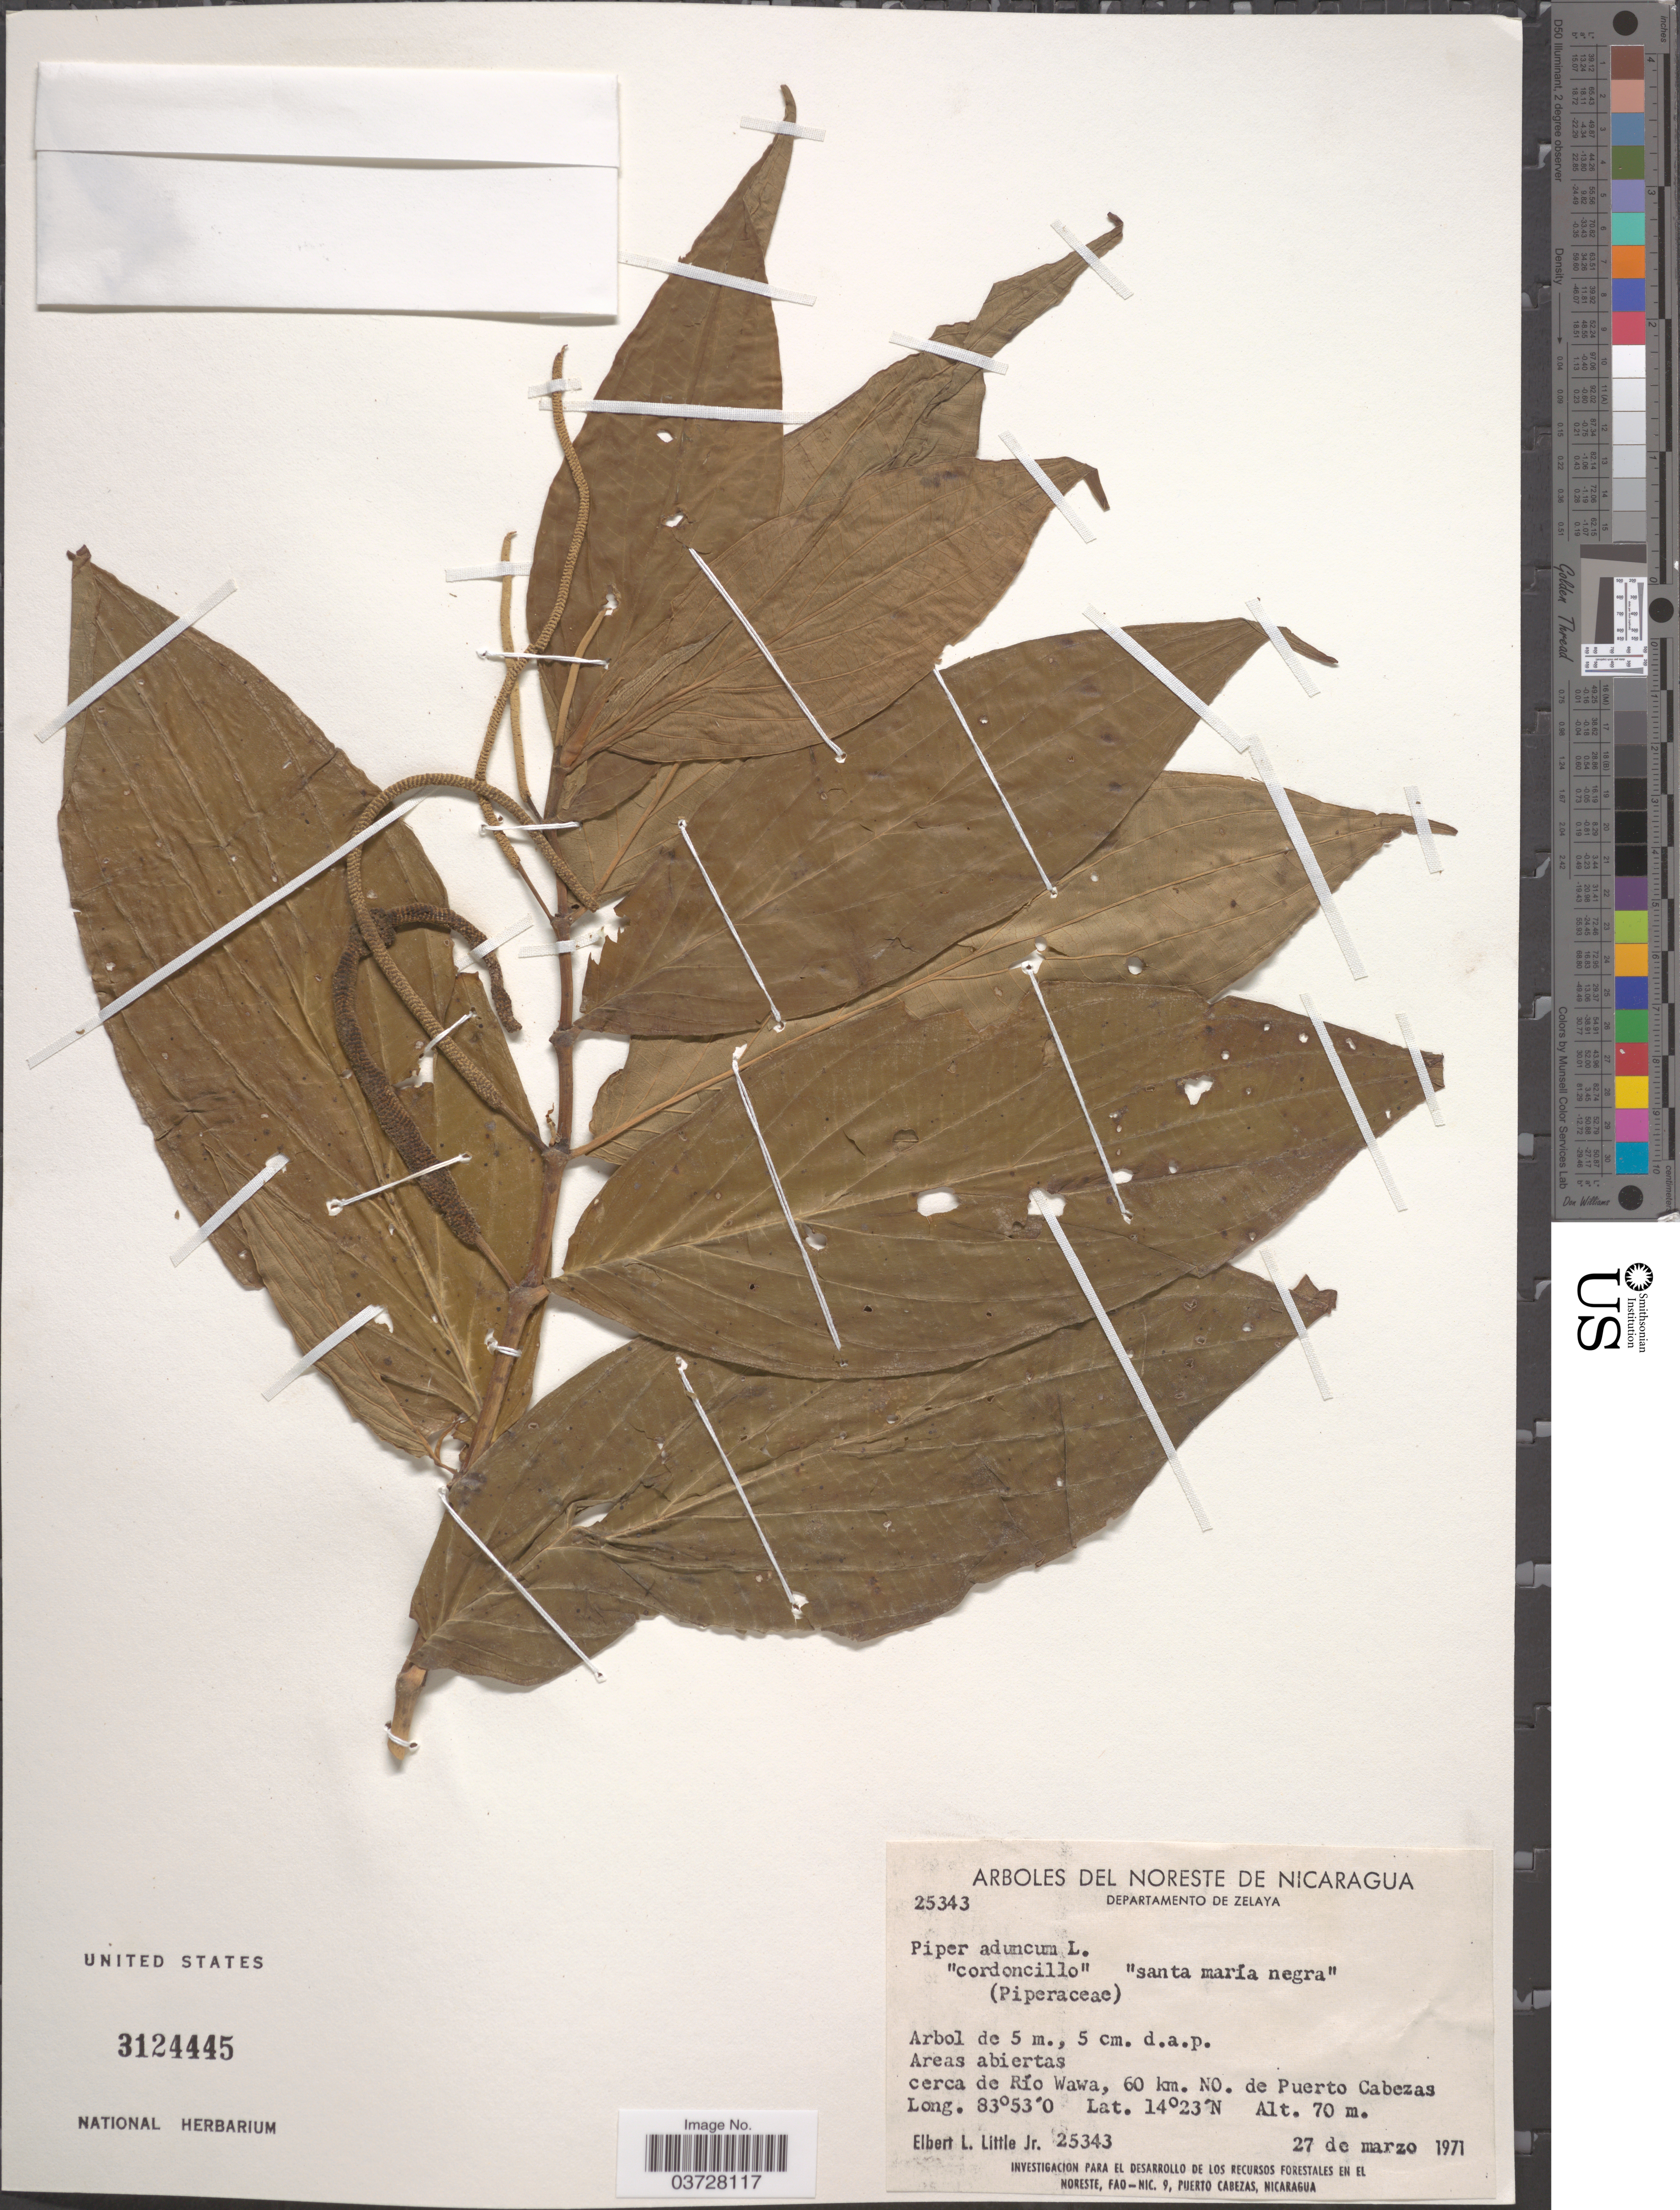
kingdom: Plantae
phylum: Tracheophyta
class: Magnoliopsida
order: Piperales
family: Piperaceae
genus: Piper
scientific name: Piper aduncum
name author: L.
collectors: E. L. Little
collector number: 25343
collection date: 1971-03-27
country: Nicaragua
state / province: Atlántico Norte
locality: Departamento de Zelaya. Areas abiertas cerca de Río Wawa, 60 km. NO. de Puerto Cabezas.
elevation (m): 70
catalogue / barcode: US 3124445